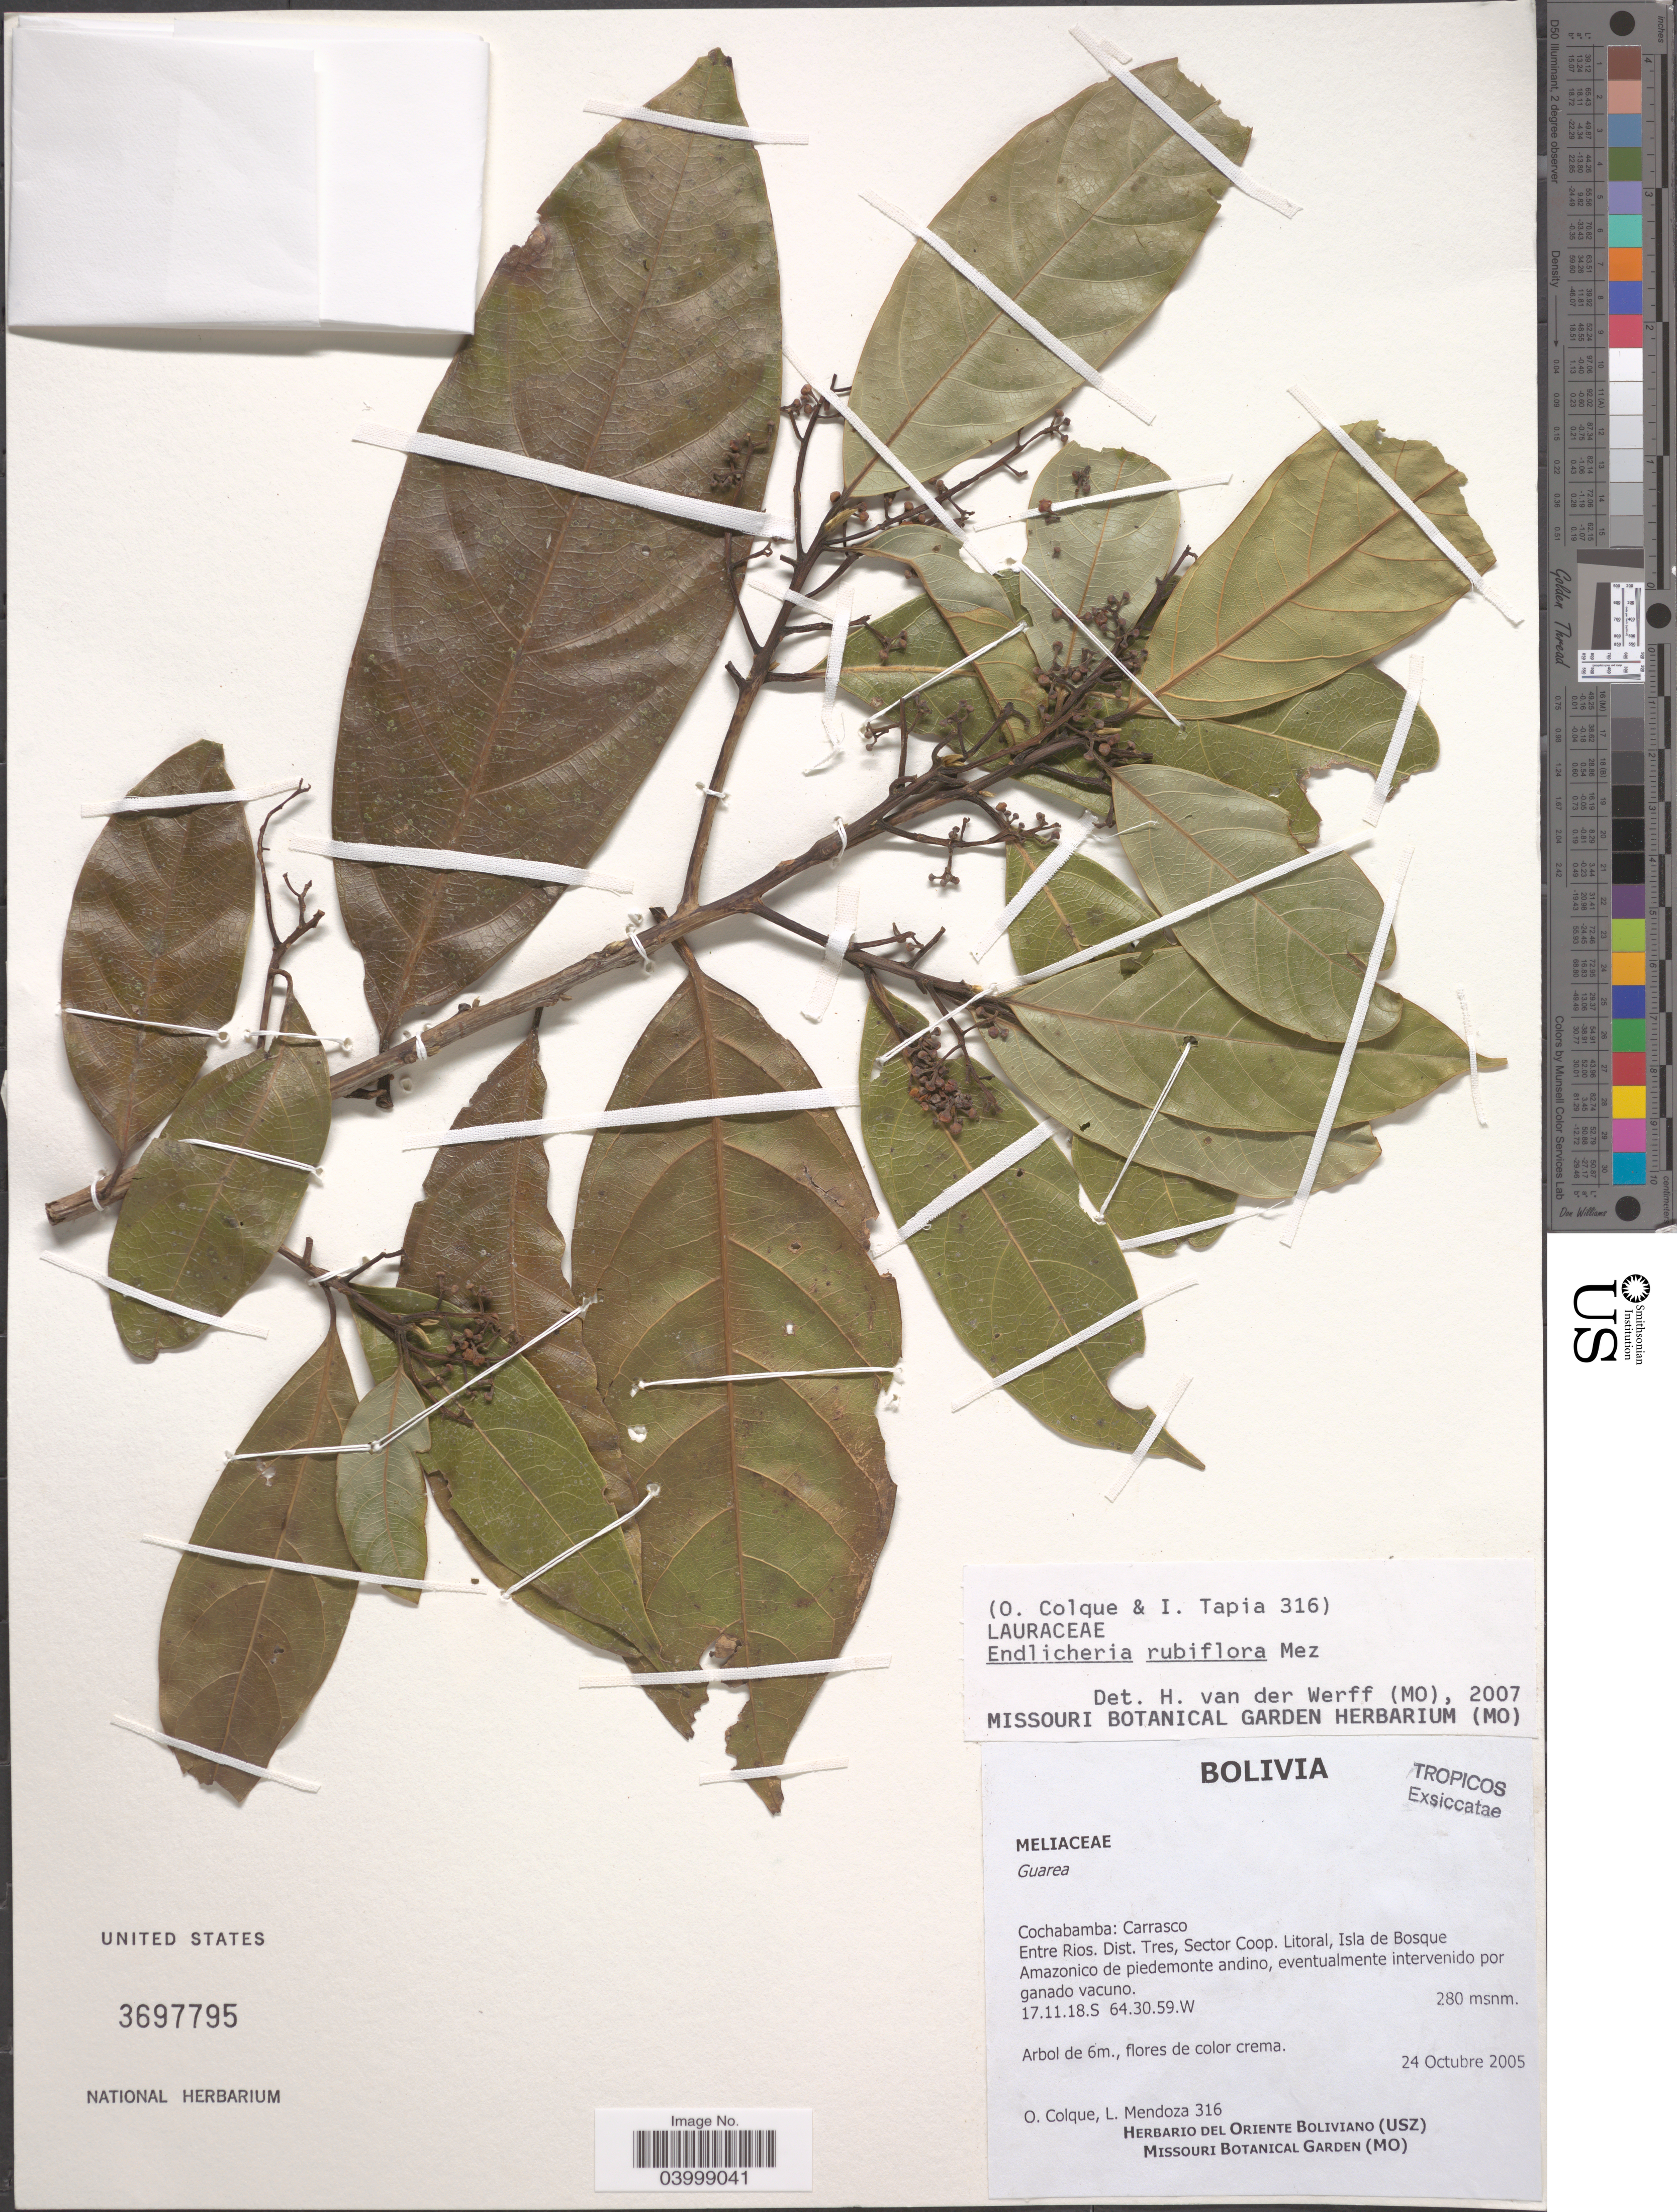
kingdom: Plantae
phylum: Tracheophyta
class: Magnoliopsida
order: Laurales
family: Lauraceae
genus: Endlicheria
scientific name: Endlicheria rubriflora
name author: Mez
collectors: O. Colque & L. Mendoza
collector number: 316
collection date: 2005-10-24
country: Bolivia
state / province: Cochabamba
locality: Carrasco. Entre Rios. Dist. Tres, Sector Coop. Litoral, Isla de Bosque Amazonico de piedemonte andino, eventualmente intervenido por ganado vacuno.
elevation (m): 280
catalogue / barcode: US 3697795